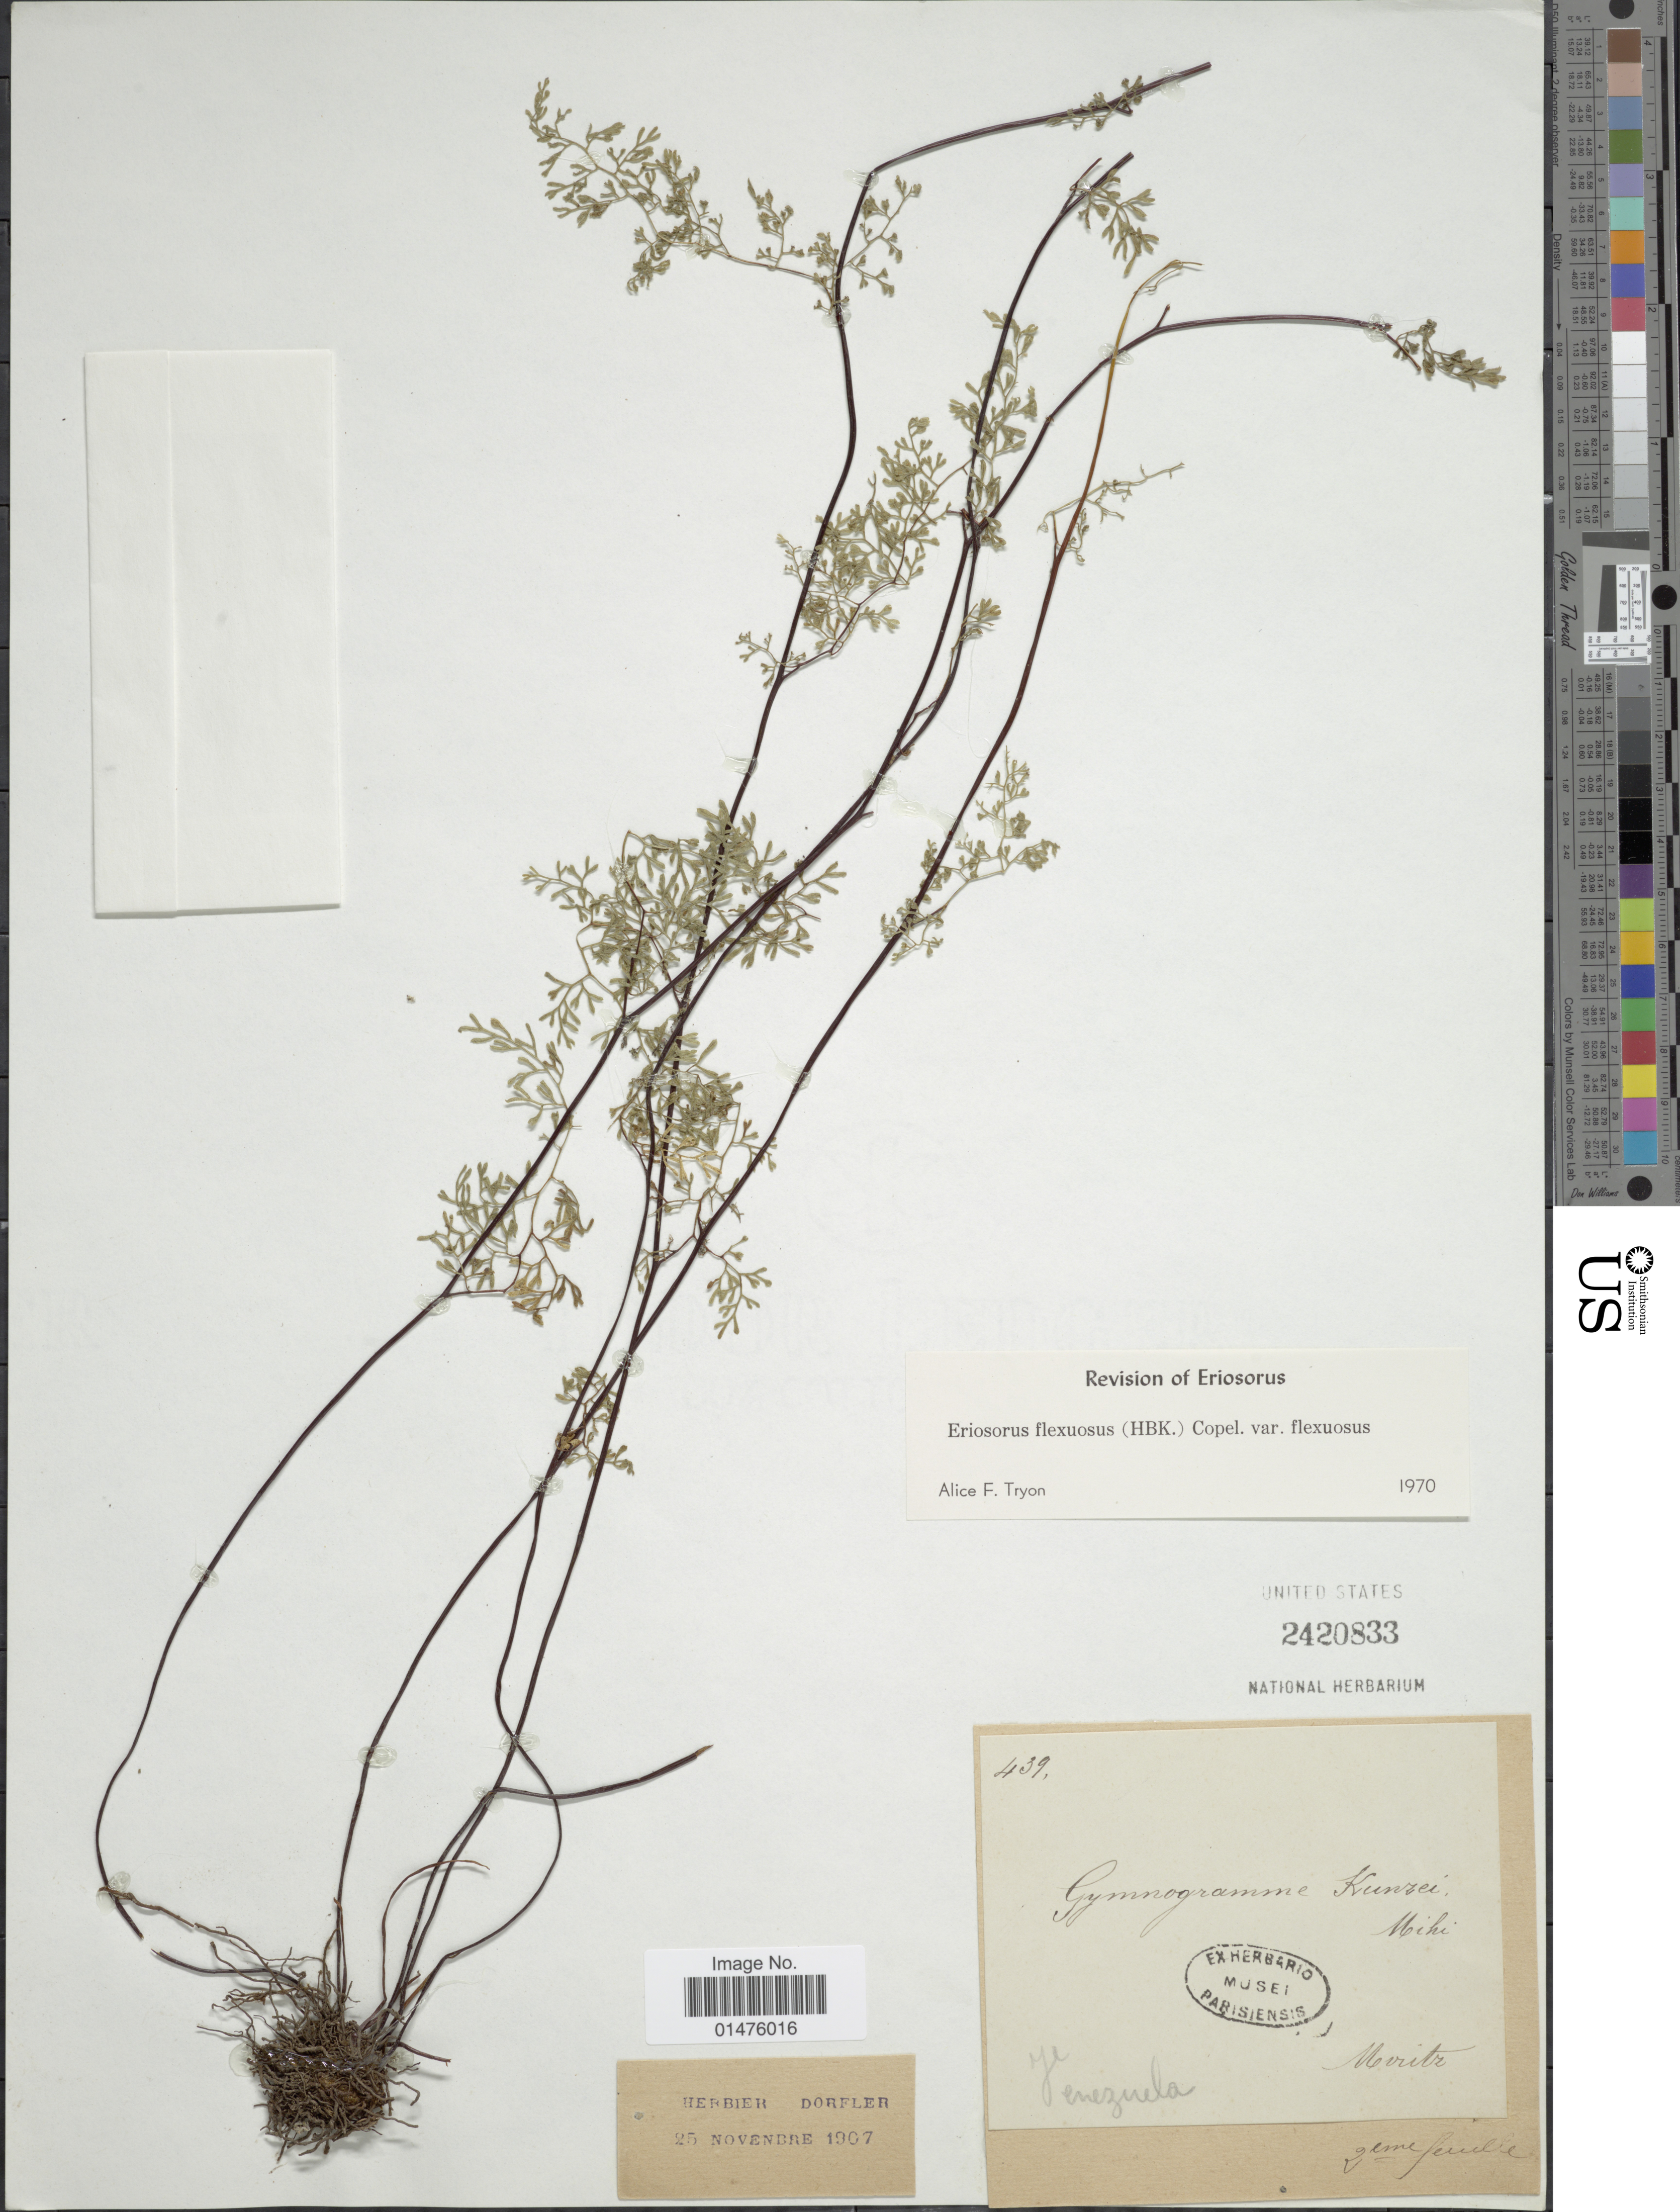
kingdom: Plantae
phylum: Tracheophyta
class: Polypodiopsida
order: Polypodiales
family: Pteridaceae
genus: Jamesonia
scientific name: Jamesonia flexuosa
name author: (Humb. & Bonpl.) Christenh.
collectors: Moritz, --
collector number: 439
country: Venezuela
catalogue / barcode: US 2420833